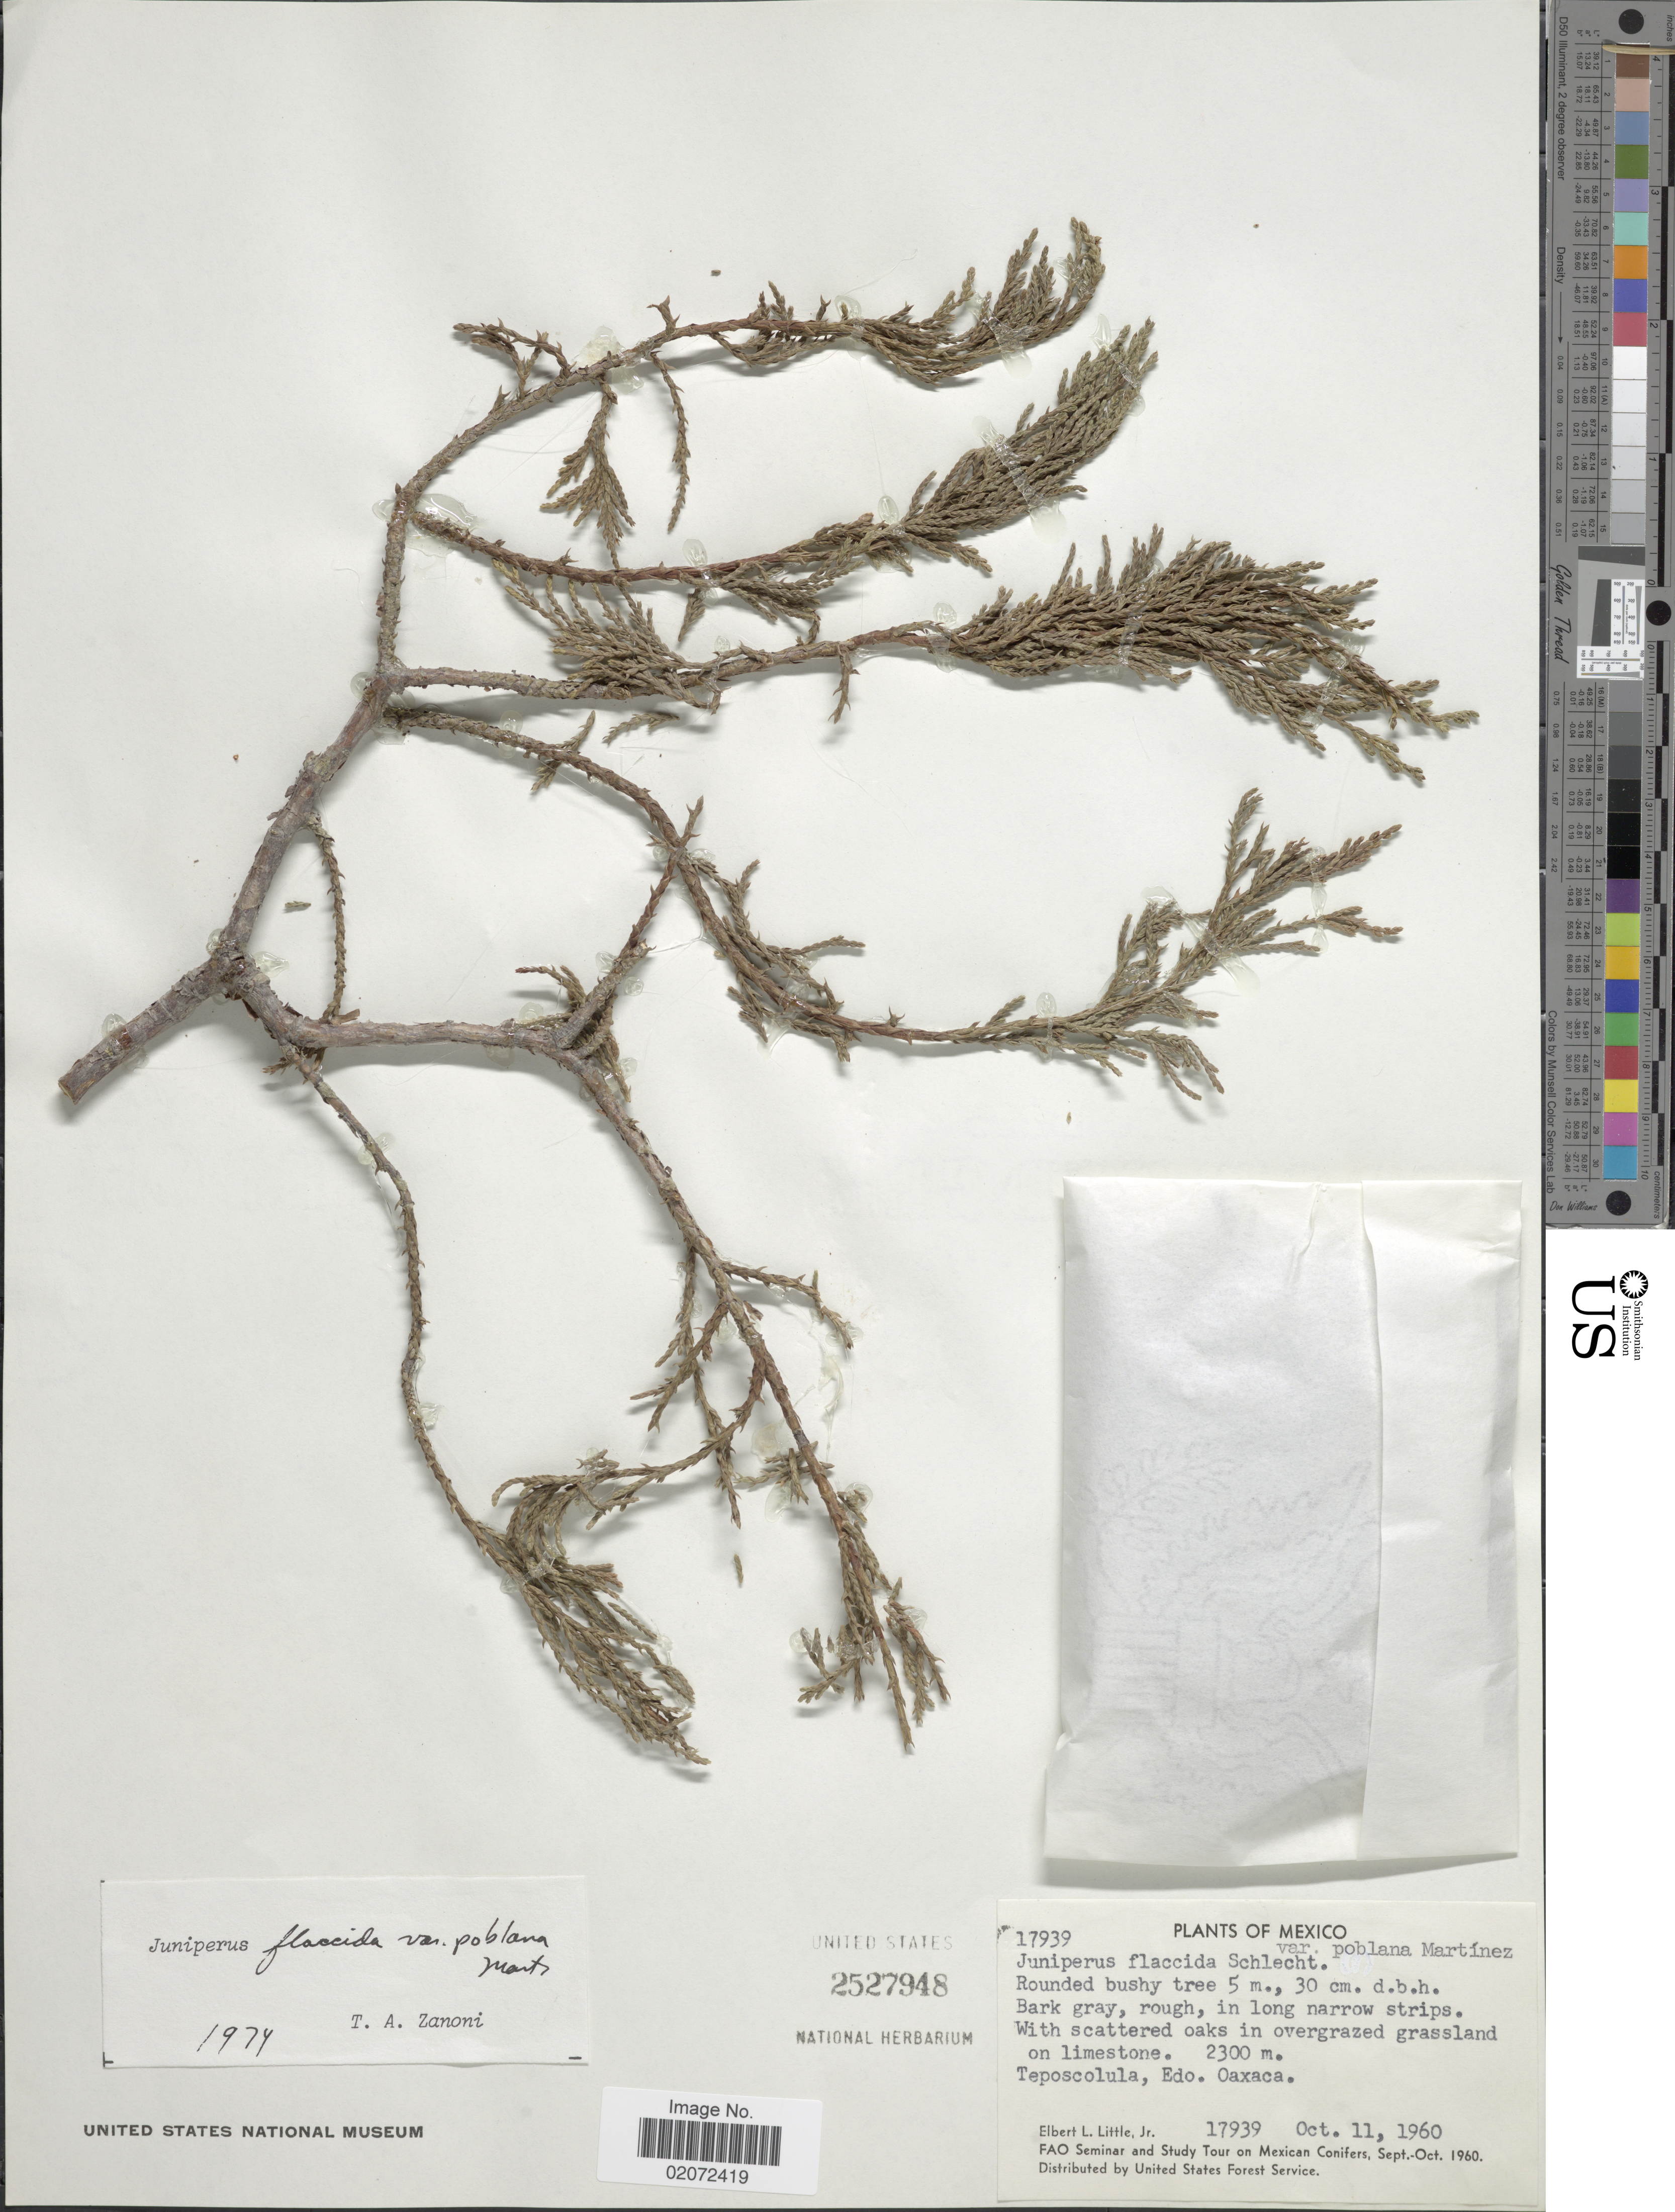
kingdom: Plantae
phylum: Tracheophyta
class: Pinopsida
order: Pinales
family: Cupressaceae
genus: Juniperus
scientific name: Juniperus flaccida var. poblana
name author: Martínez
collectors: E. L. Little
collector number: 17939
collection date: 1960-10-11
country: Mexico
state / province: Oaxaca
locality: Teposcolula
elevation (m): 2300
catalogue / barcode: US 2527948